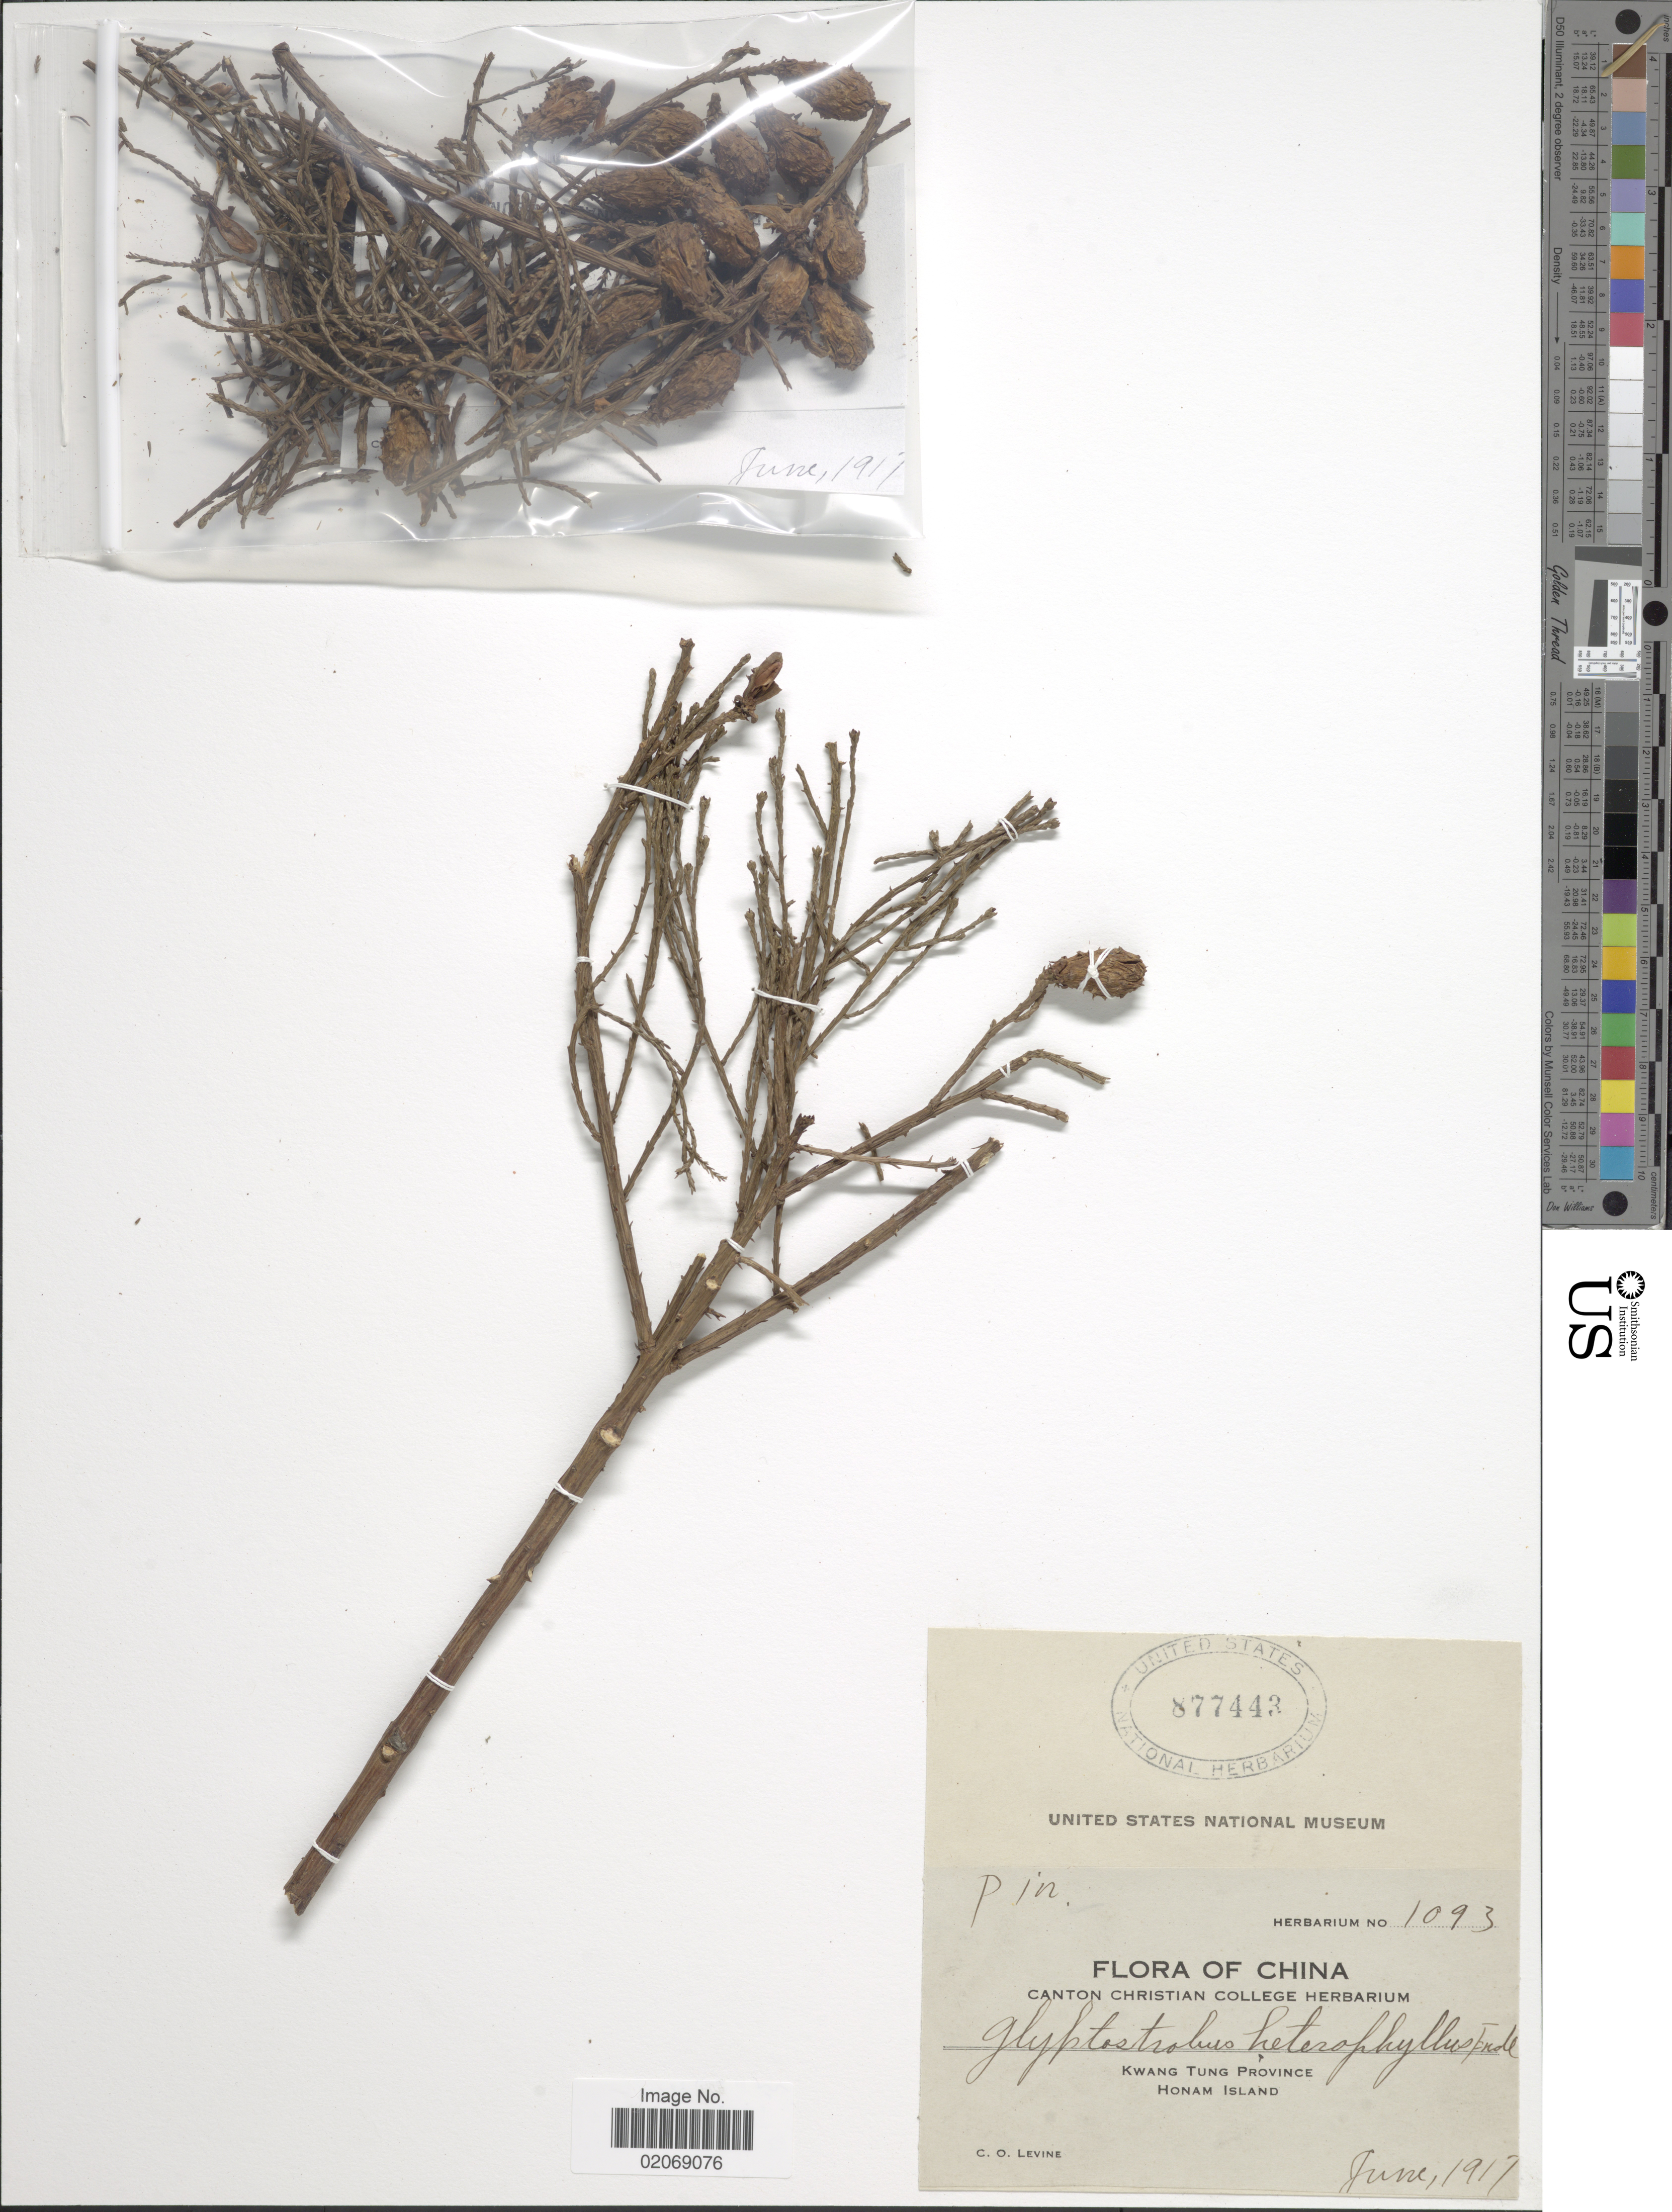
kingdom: Plantae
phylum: Tracheophyta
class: Pinopsida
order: Pinales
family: Cupressaceae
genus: Glyptostrobus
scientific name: Glyptostrobus heterophyllus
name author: Endl.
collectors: C. O. Levine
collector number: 1093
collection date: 1917-06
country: China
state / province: Guangdong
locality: Kwang Tung Province. Honam Island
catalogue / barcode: US 877443